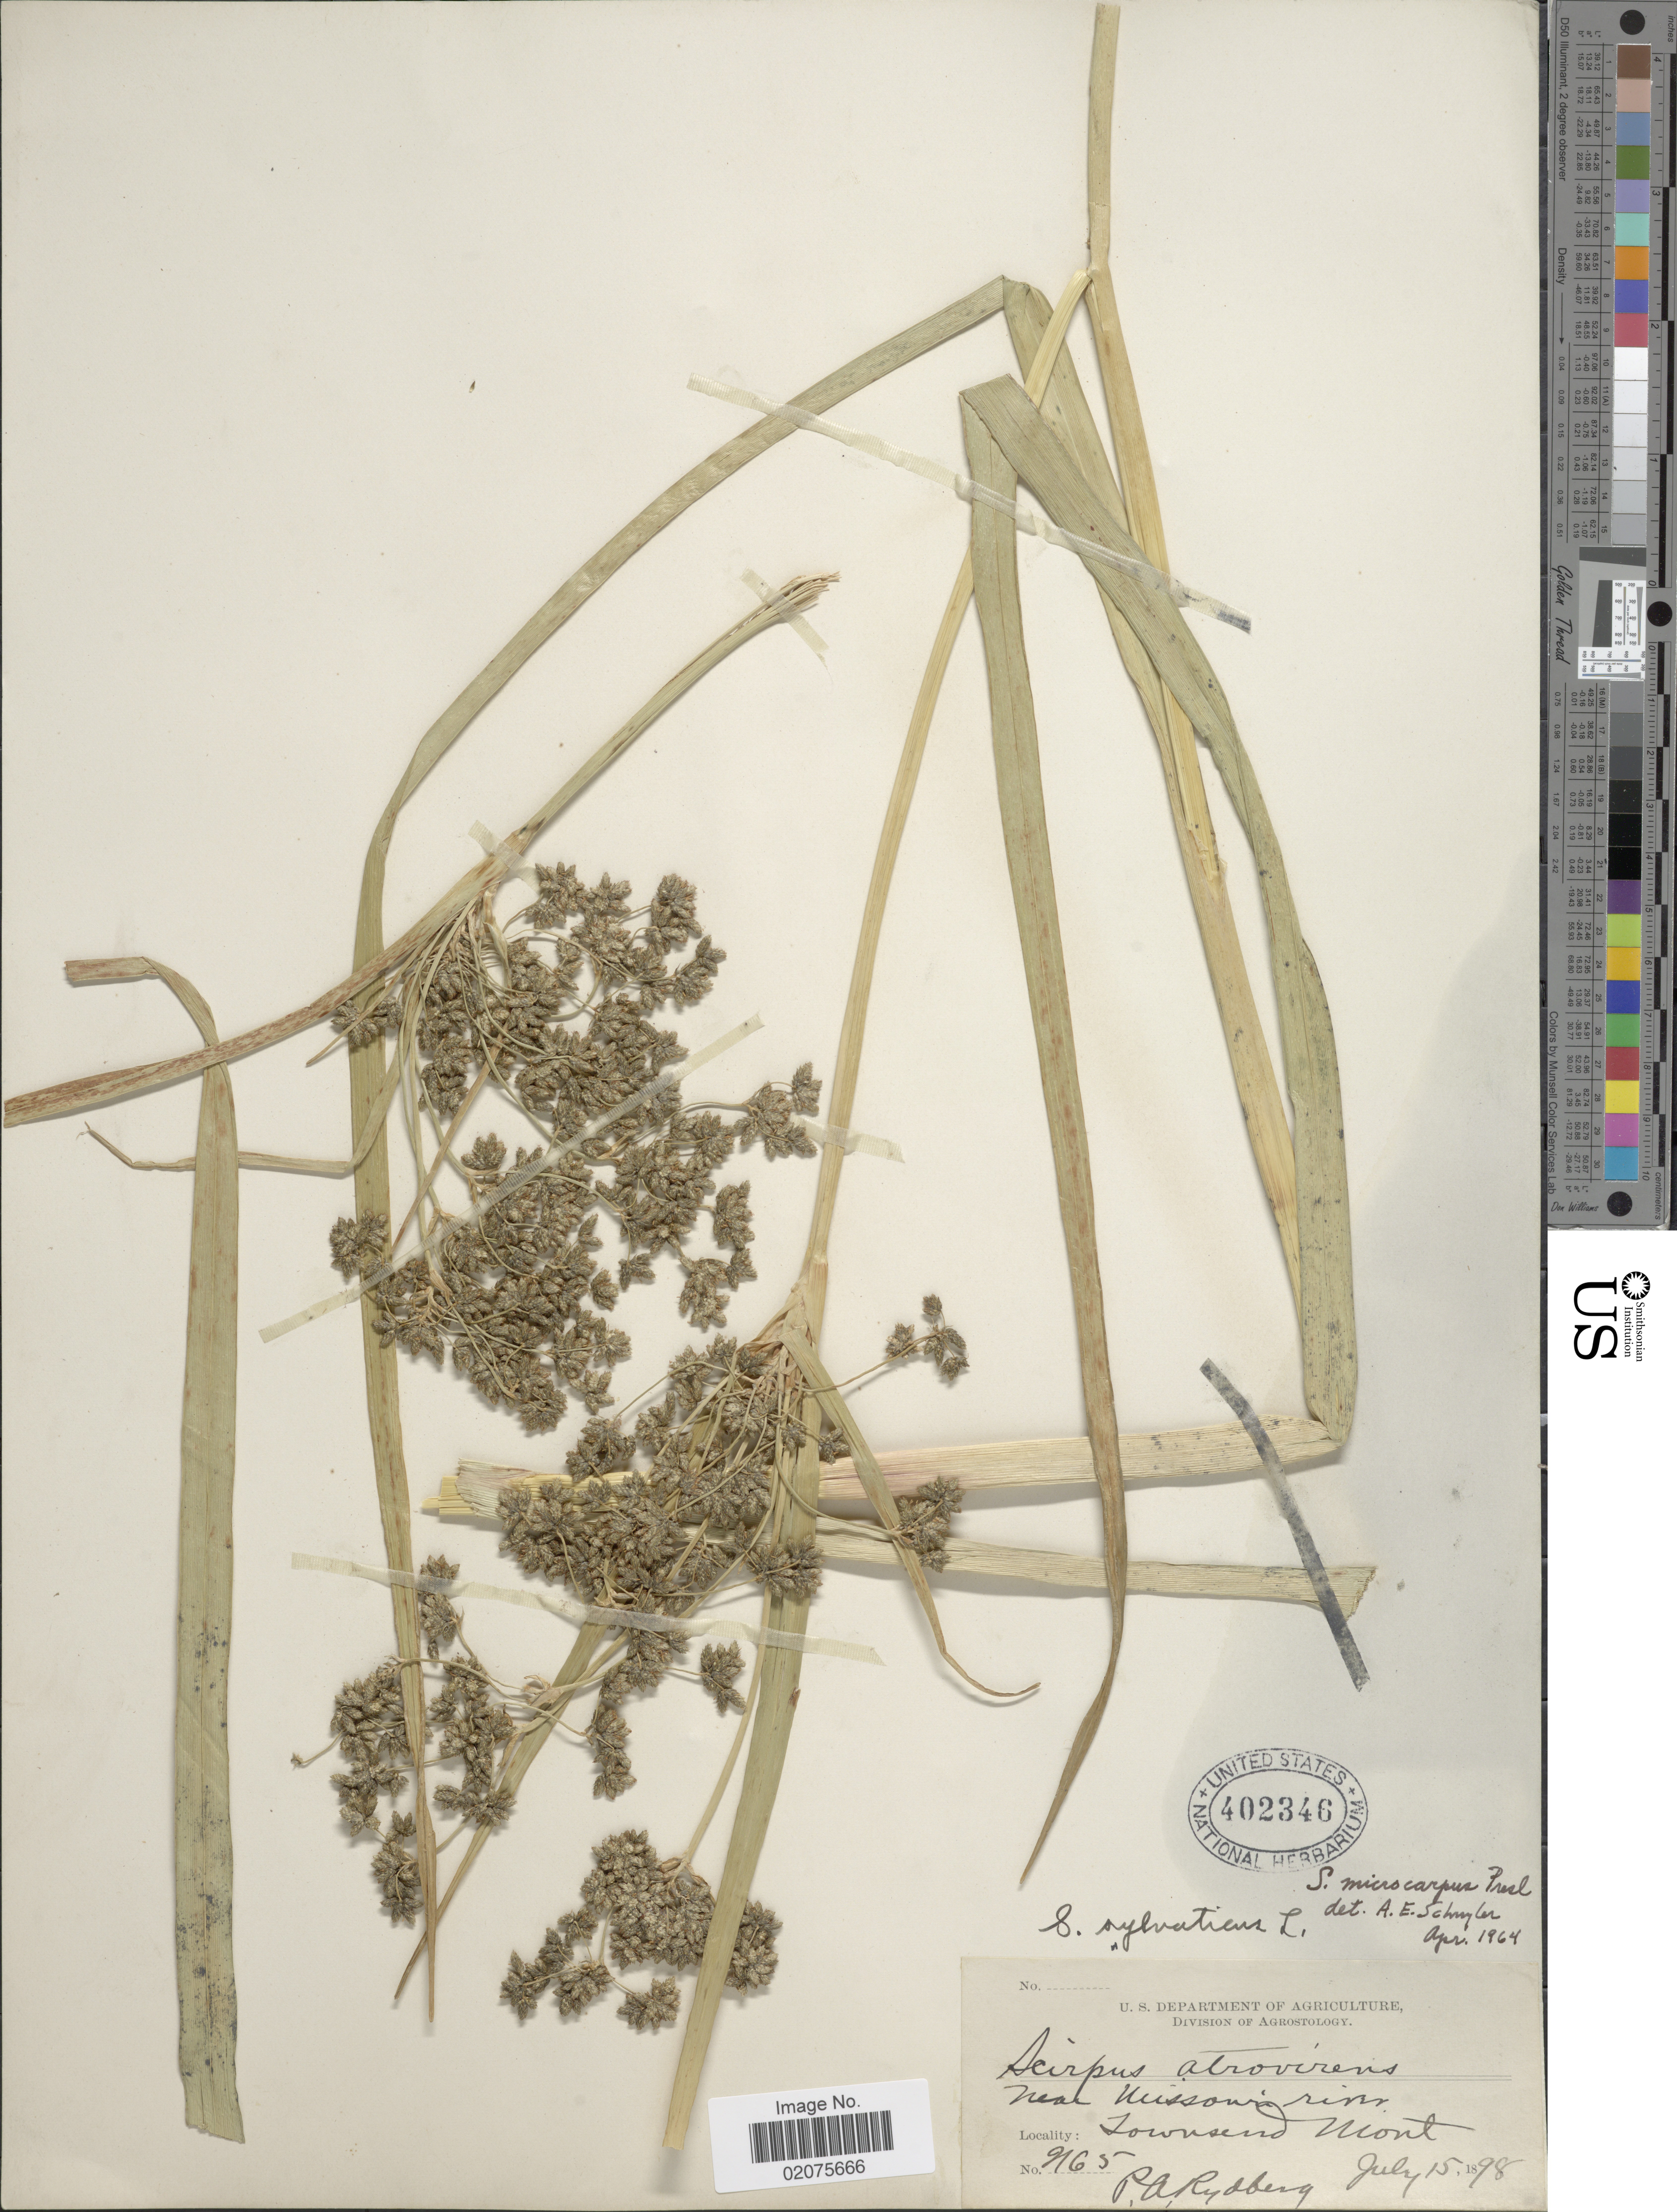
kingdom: Plantae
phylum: Tracheophyta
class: Liliopsida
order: Poales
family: Cyperaceae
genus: Scirpus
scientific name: Scirpus microcarpus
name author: J. Presl & C. Presl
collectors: P. A. Rydberg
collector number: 465*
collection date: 1898-07-15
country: United States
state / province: Montana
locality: Near Missouri river. Townsend Mont.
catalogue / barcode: US 402346